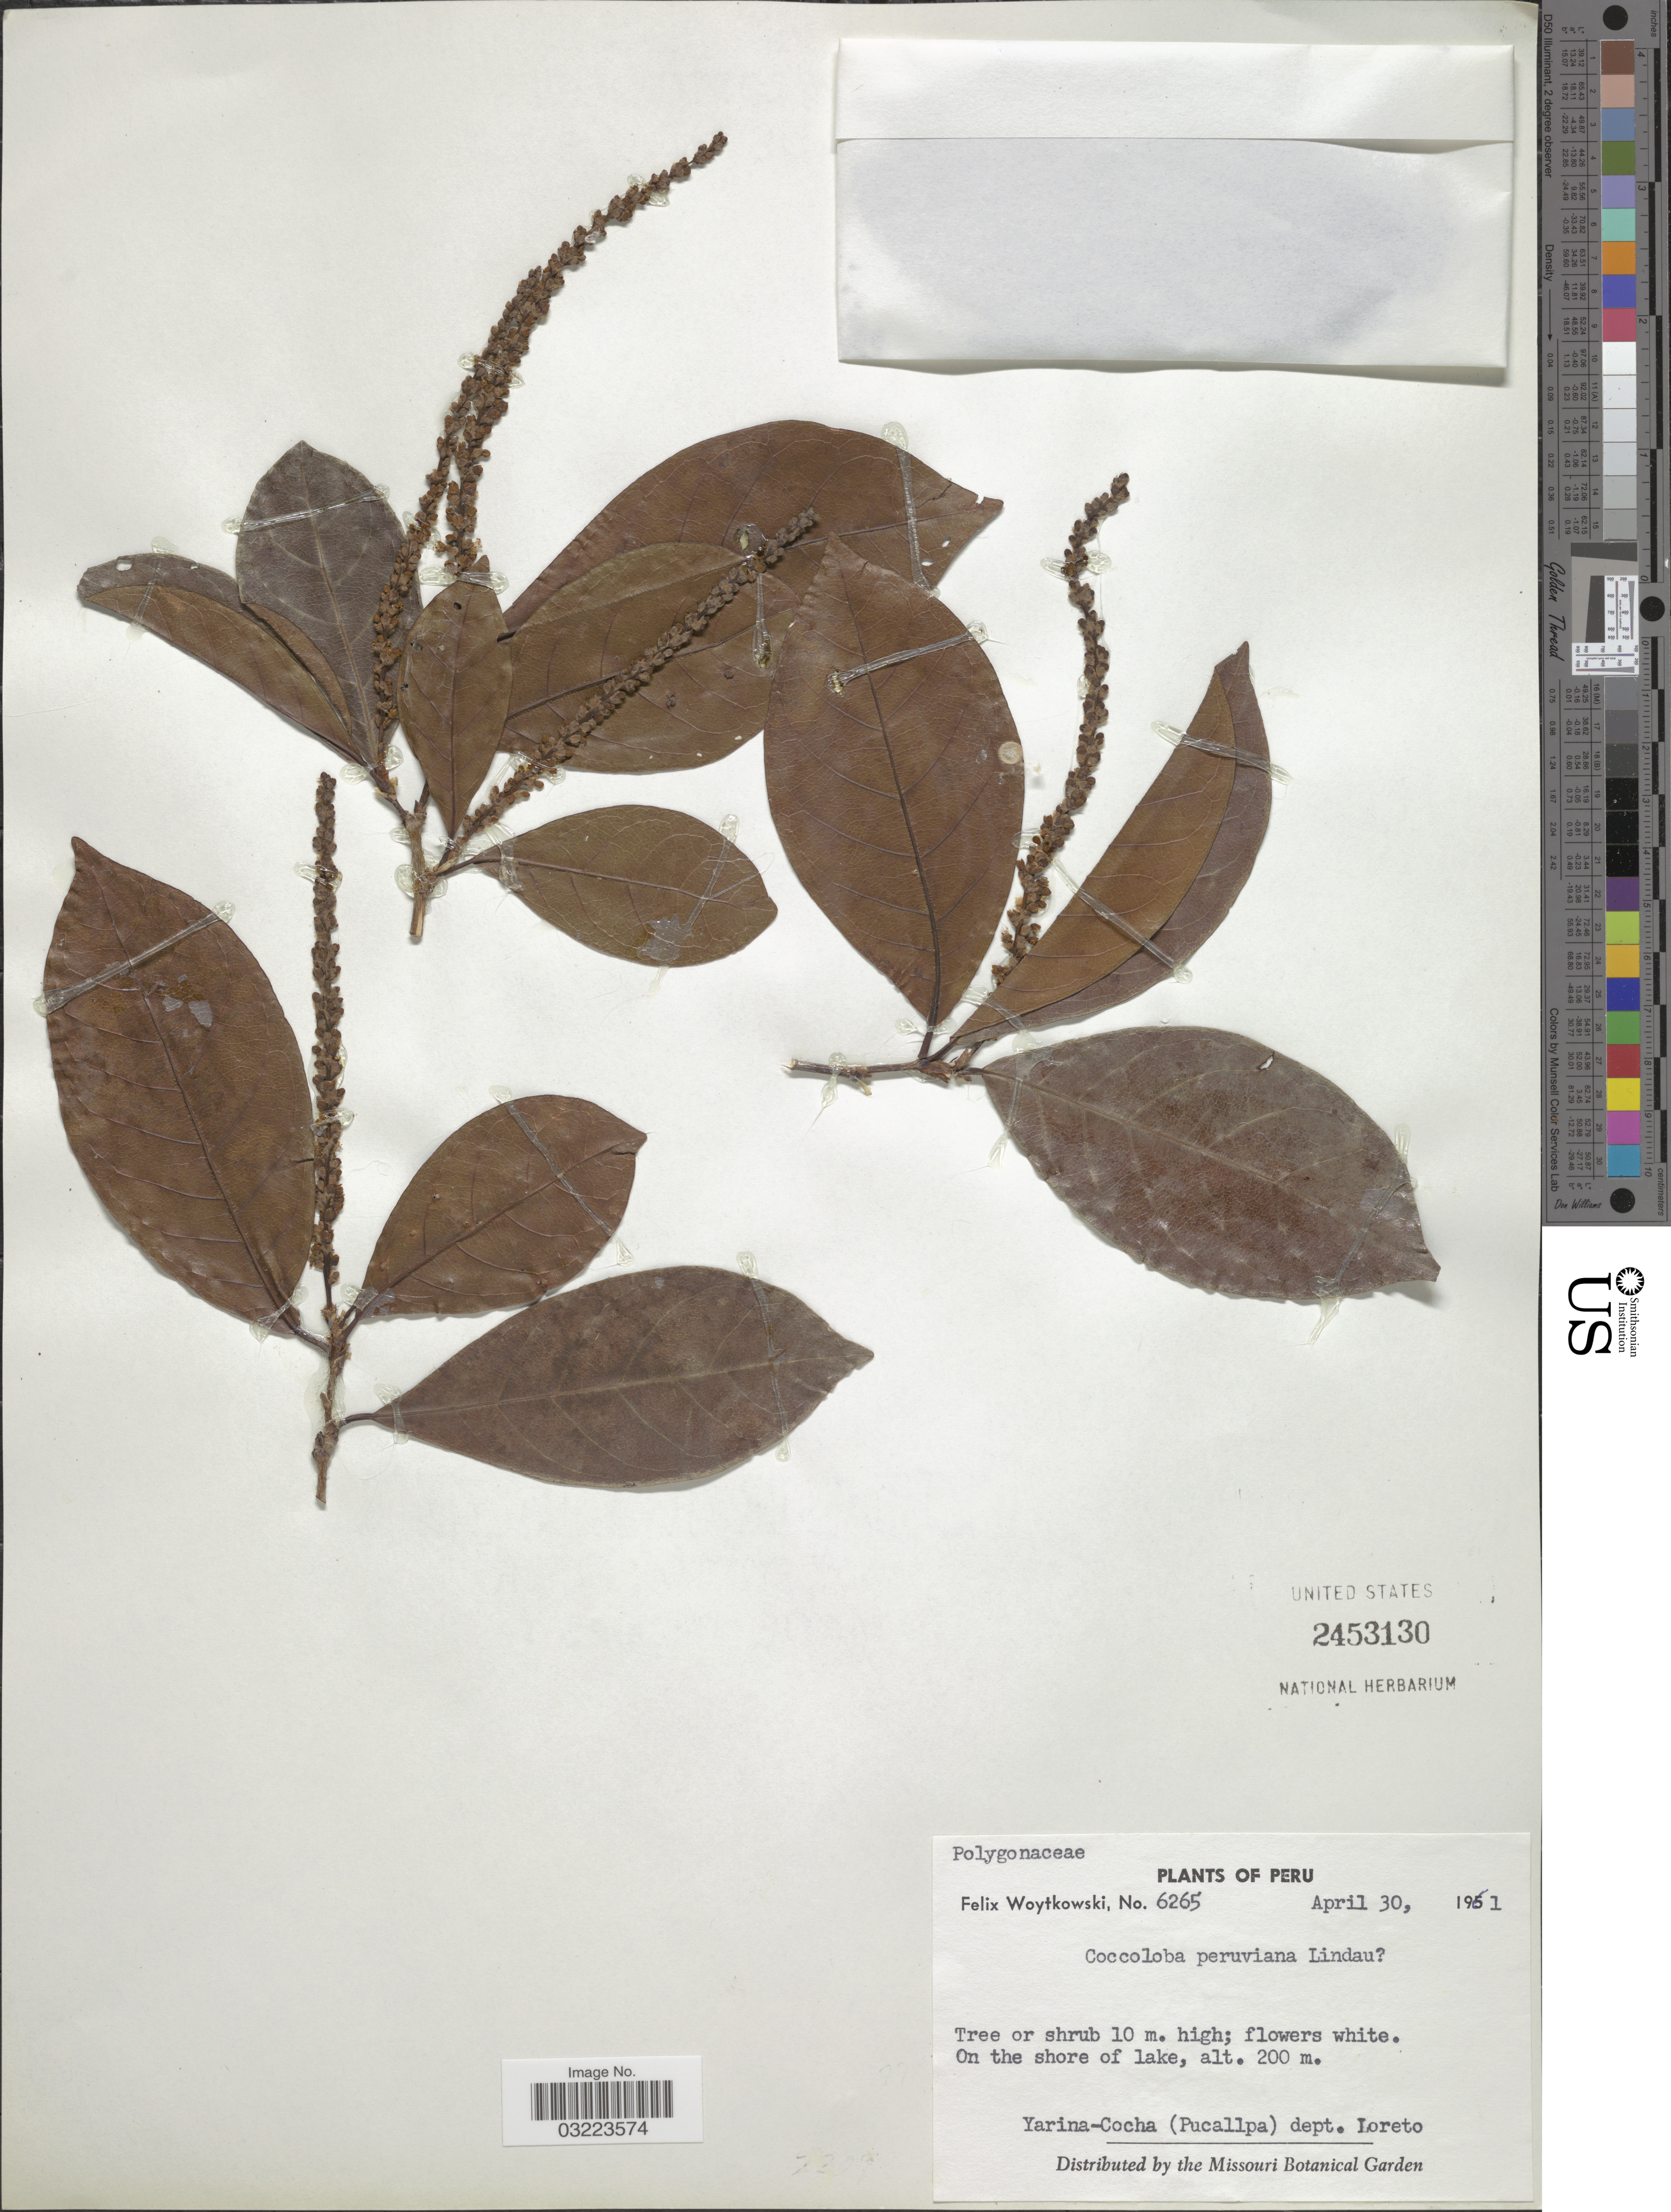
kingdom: Plantae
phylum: Tracheophyta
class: Magnoliopsida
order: Caryophyllales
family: Polygonaceae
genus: Coccoloba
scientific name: Coccoloba peruviana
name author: Lindau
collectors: F. Woytkowski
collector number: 6265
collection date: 1961-04-30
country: Peru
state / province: Loreto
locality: Yarina-Cocha (Pucallpa) dept. Loreto.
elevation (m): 200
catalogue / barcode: US 2453130